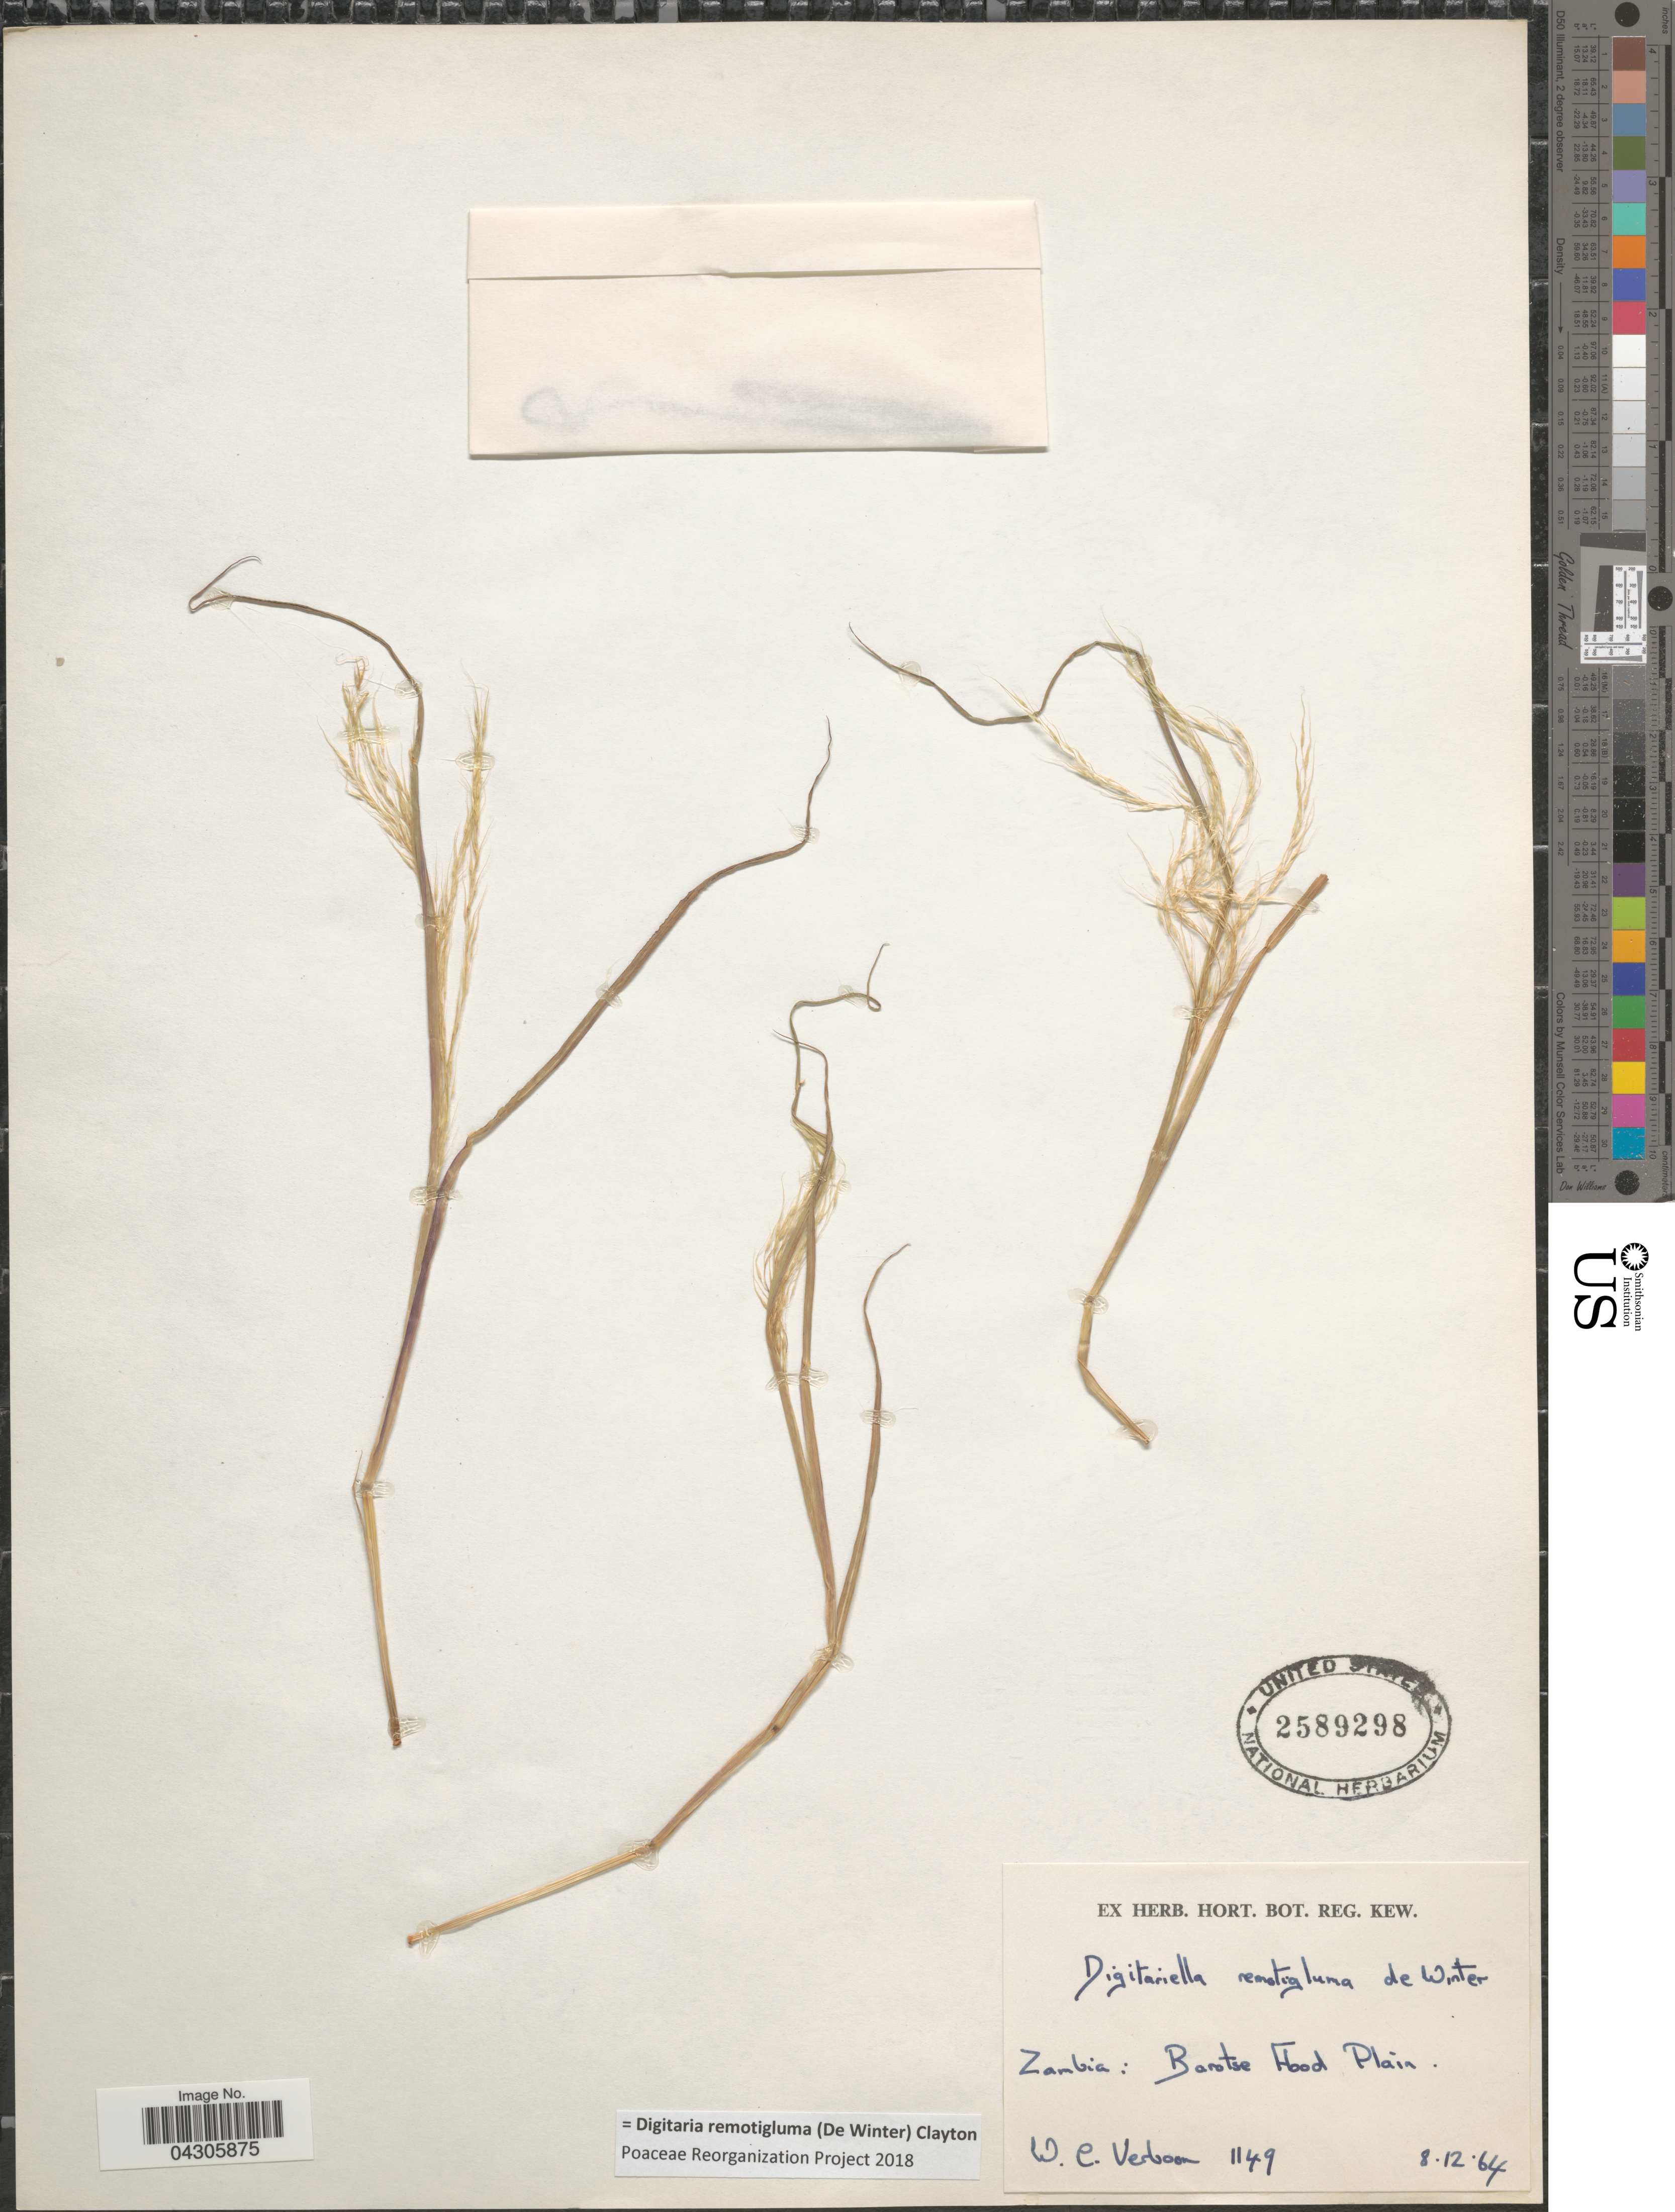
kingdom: Plantae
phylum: Tracheophyta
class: Liliopsida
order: Poales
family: Poaceae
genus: Digitaria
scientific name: Digitaria remotigluma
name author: (De Winter) Clayton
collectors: W. Verboom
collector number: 1149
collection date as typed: Transcribed d/m/y: 8/12/64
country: Zambia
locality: Barotse Flood Plain.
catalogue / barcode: US 2589298